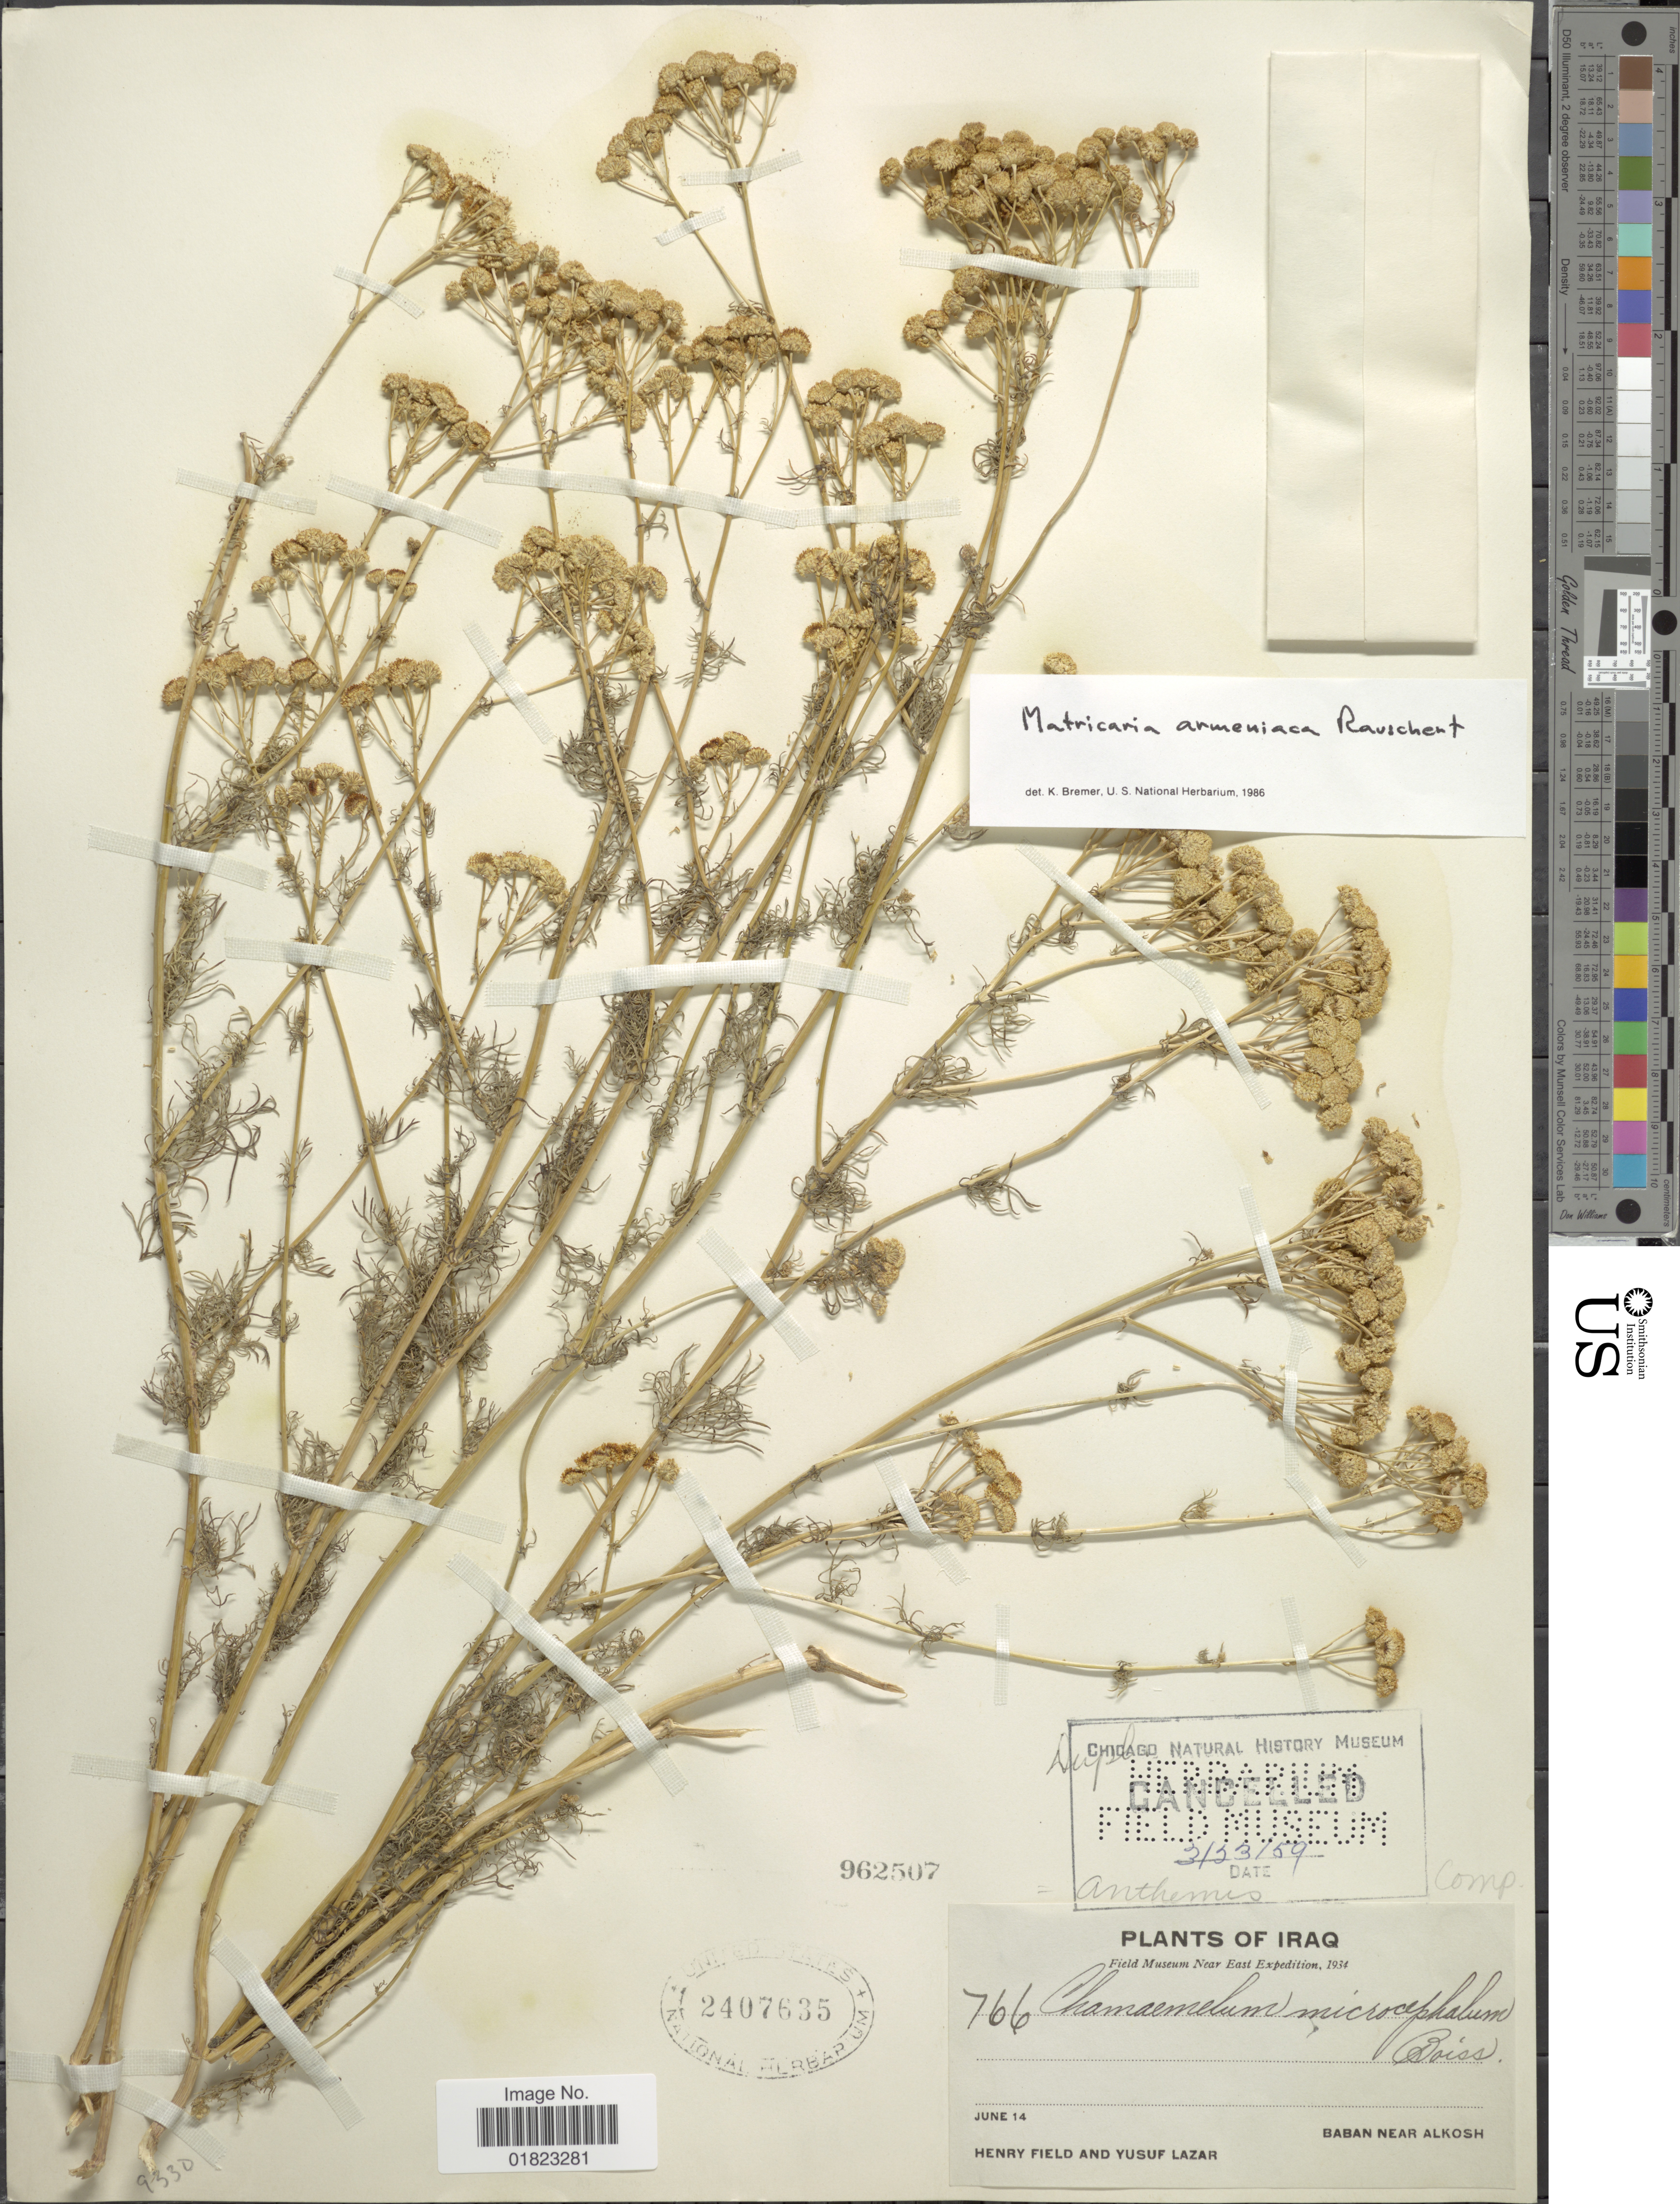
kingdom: Plantae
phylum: Tracheophyta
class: Magnoliopsida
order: Asterales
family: Asteraceae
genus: Matricaria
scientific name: Matricaria armeniaca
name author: Rauschert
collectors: H. Field & Y. Lazar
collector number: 766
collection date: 1934-06-14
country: Iraq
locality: Baban near Alkosh.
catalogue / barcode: US 2407635